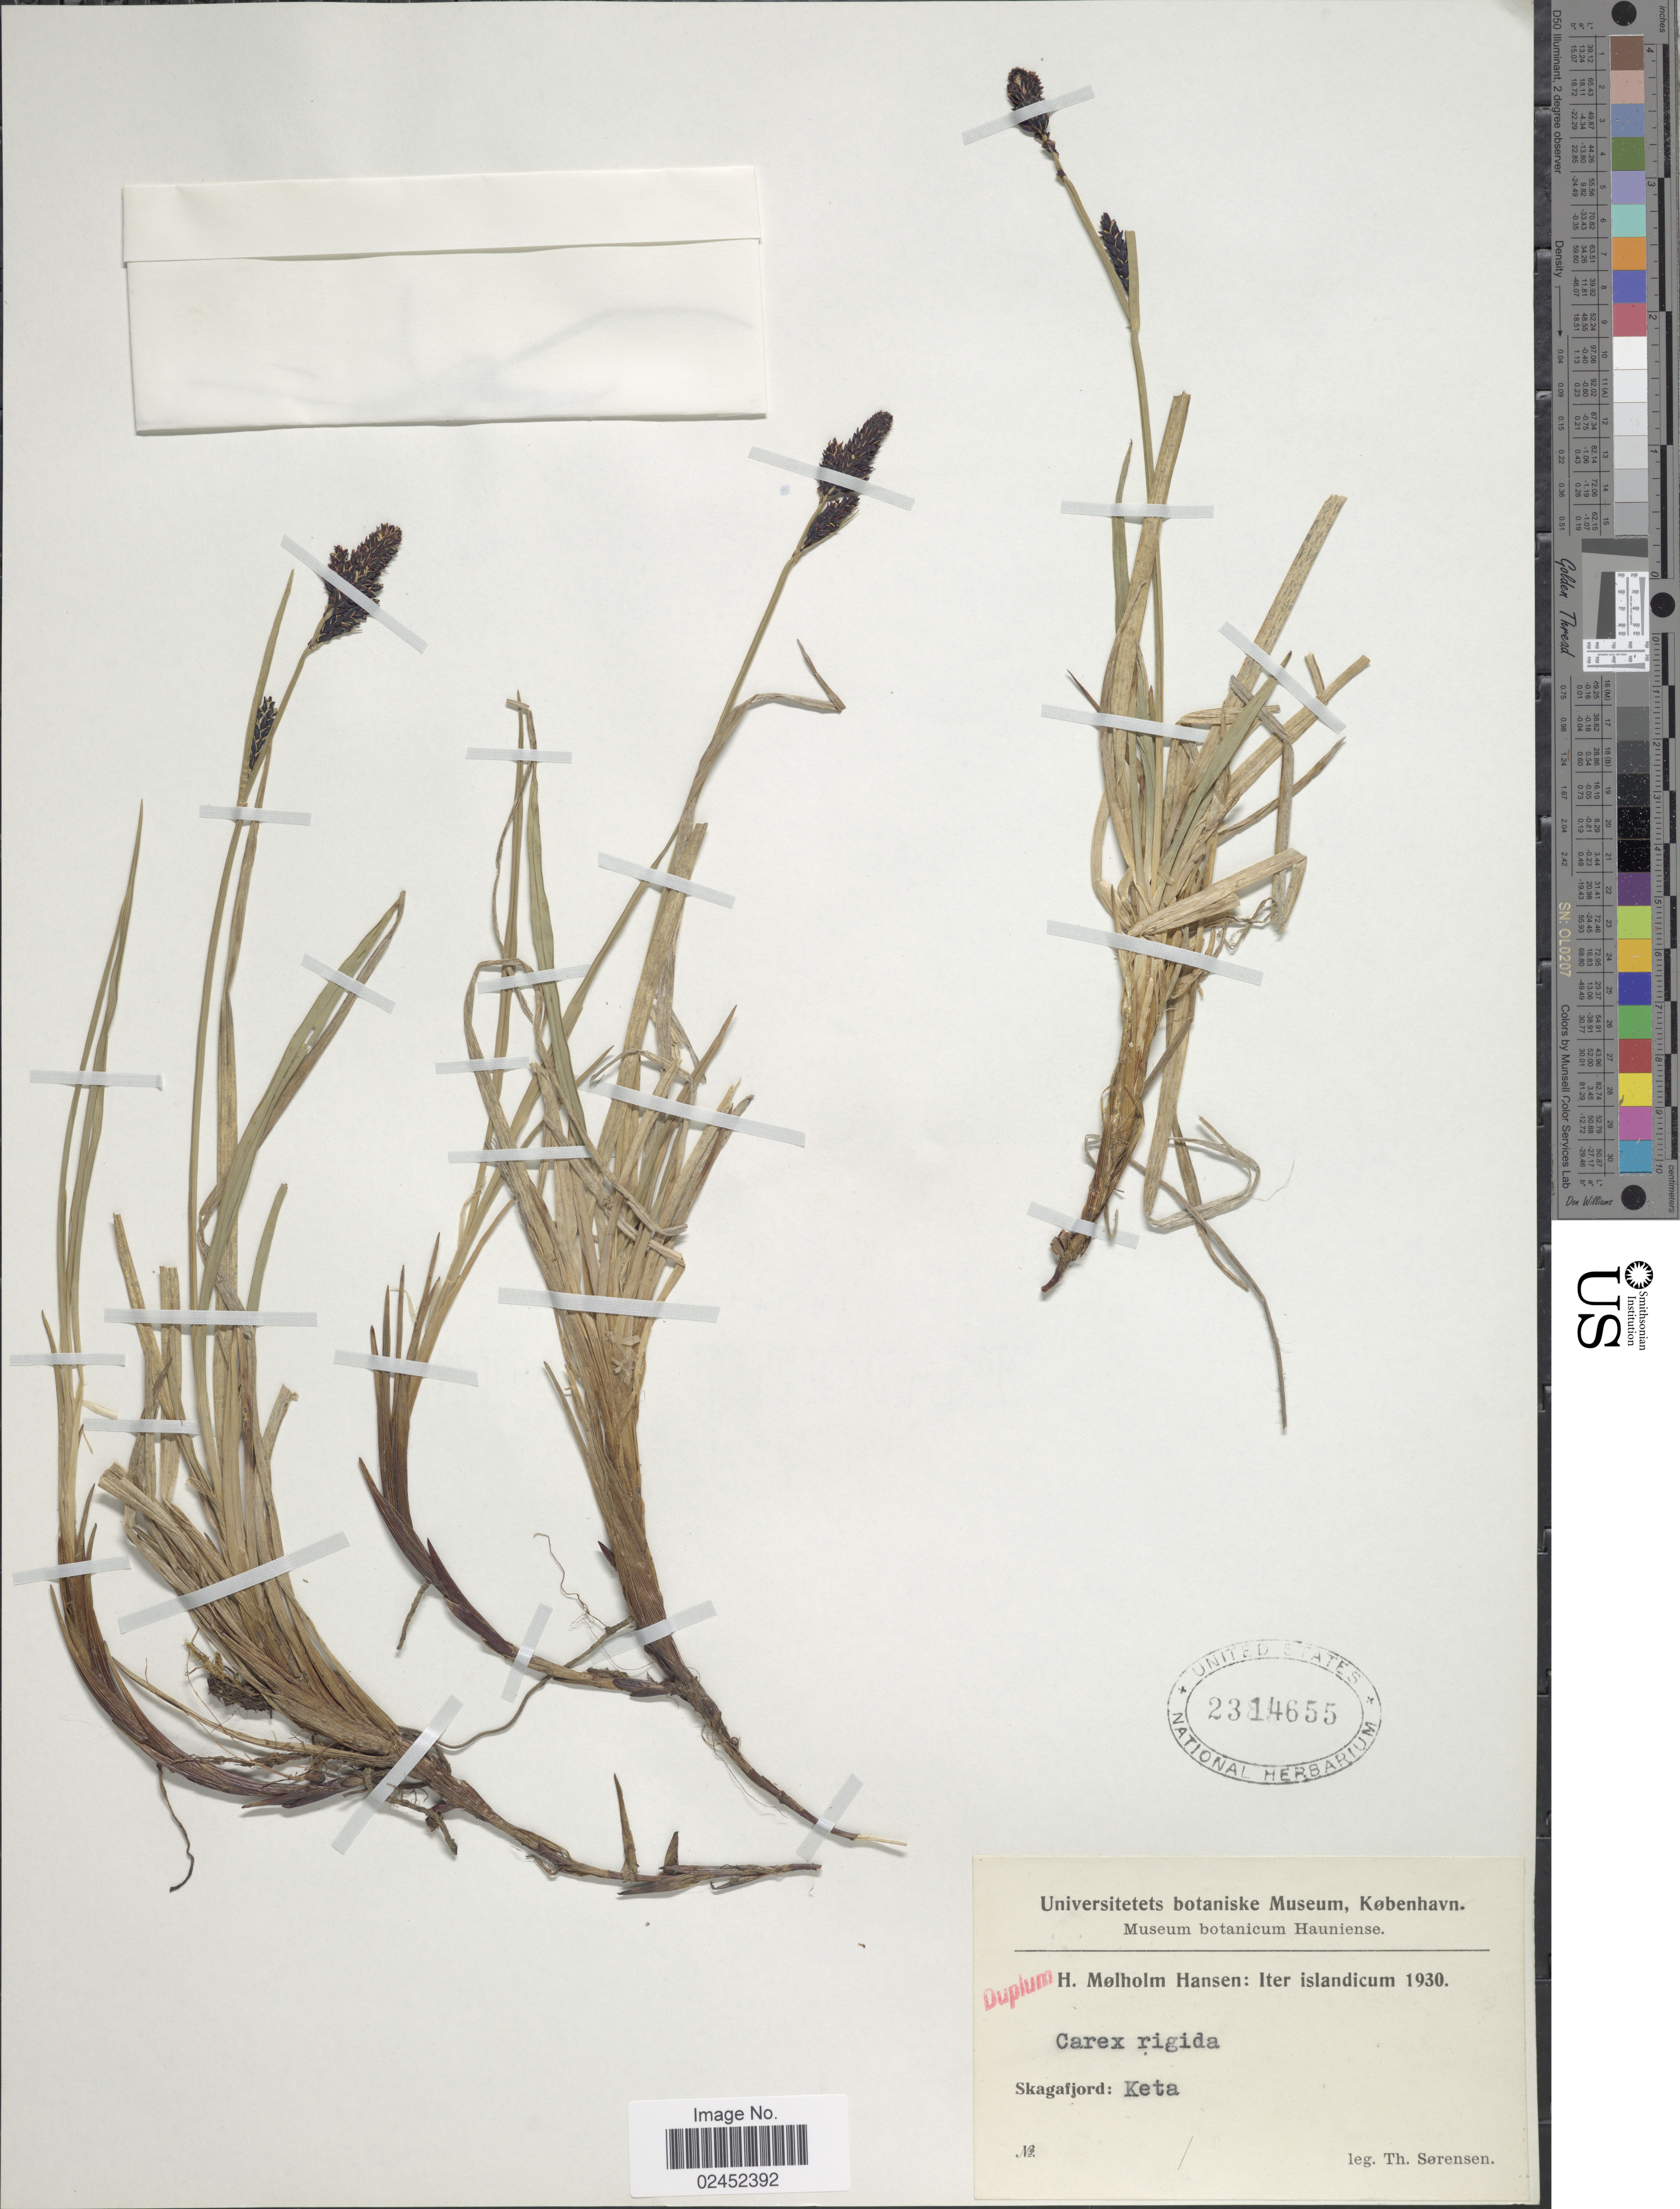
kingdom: Plantae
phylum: Tracheophyta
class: Liliopsida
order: Poales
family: Cyperaceae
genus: Carex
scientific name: Carex dacica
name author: Heuff.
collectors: T. Sorensen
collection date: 1930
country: Iceland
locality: Islandicum, Skagafjord: Keta.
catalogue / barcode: US 2314655